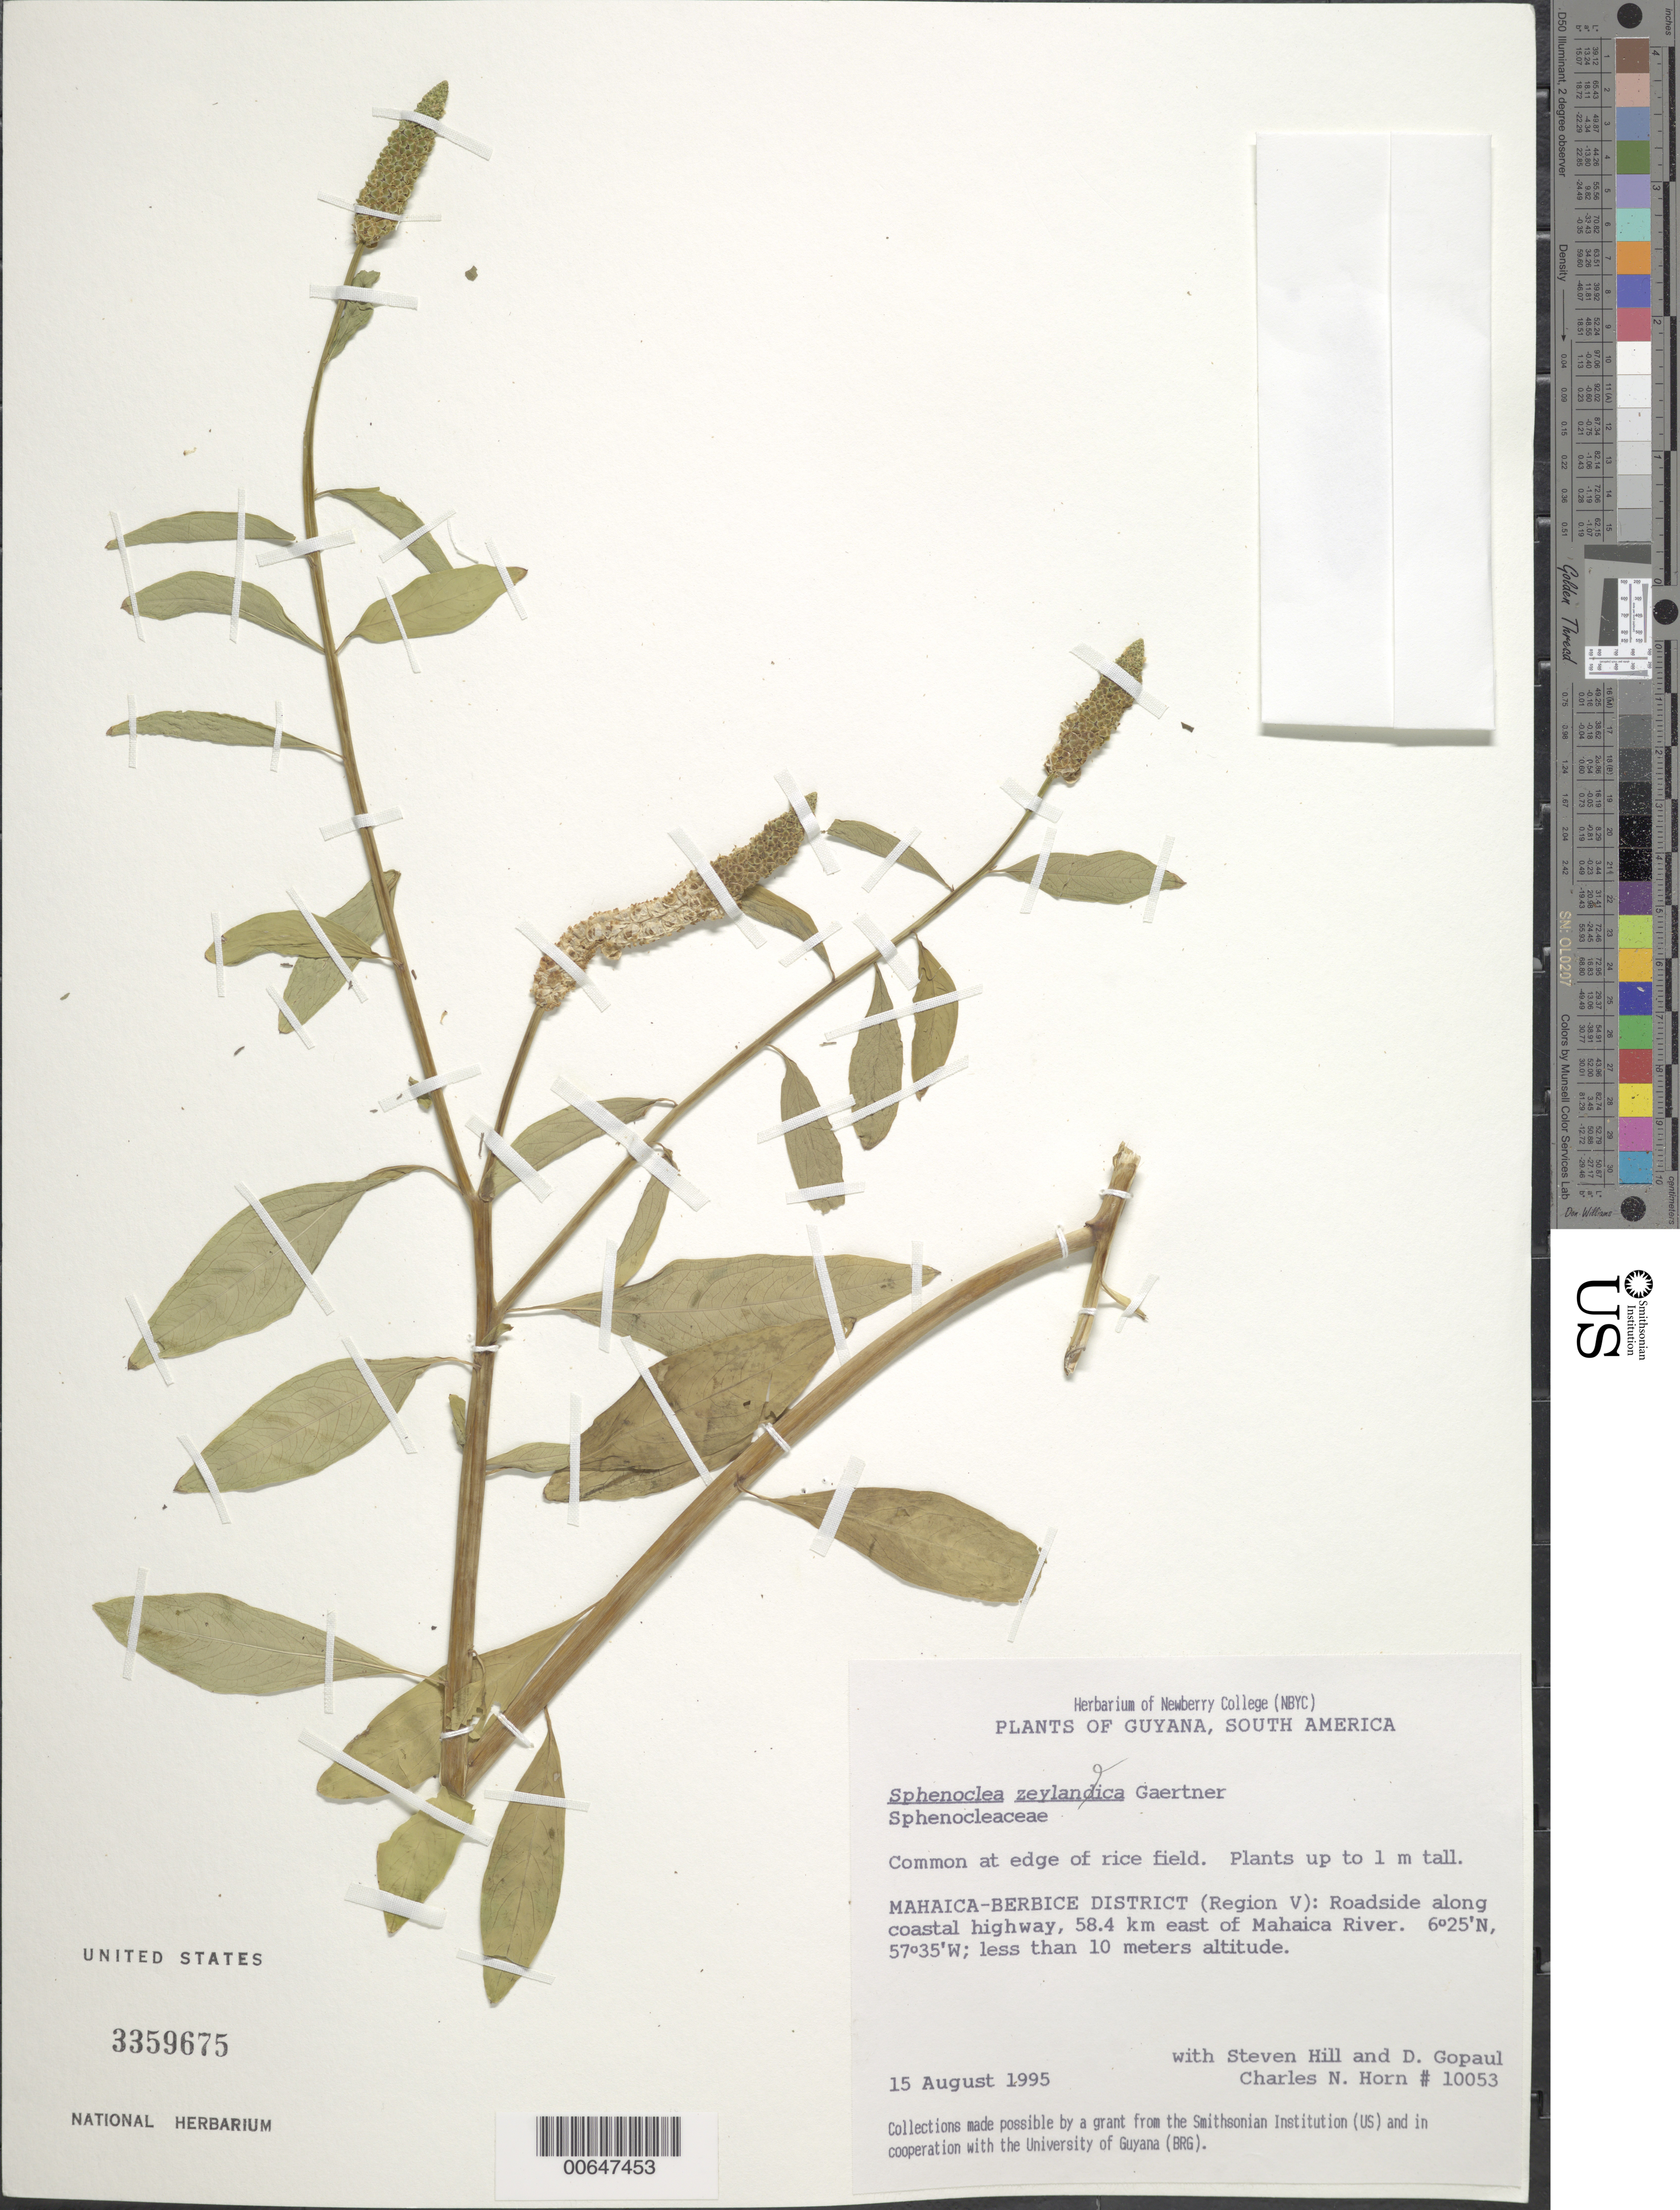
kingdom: Plantae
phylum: Tracheophyta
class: Magnoliopsida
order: Solanales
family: Sphenocleaceae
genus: Sphenoclea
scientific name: Sphenoclea zeylanica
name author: Gaertn.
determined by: Horn, Charles N.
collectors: C. N. Horn, S. Hill & D. Gopaul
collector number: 10053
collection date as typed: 15-Aug-95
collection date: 1995-08-15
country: Guyana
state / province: Mahaica-Berbice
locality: Coastal Hwy., 58.4 km E of Mahaica R.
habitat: Edge of rice field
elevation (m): -2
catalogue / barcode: US 3359675